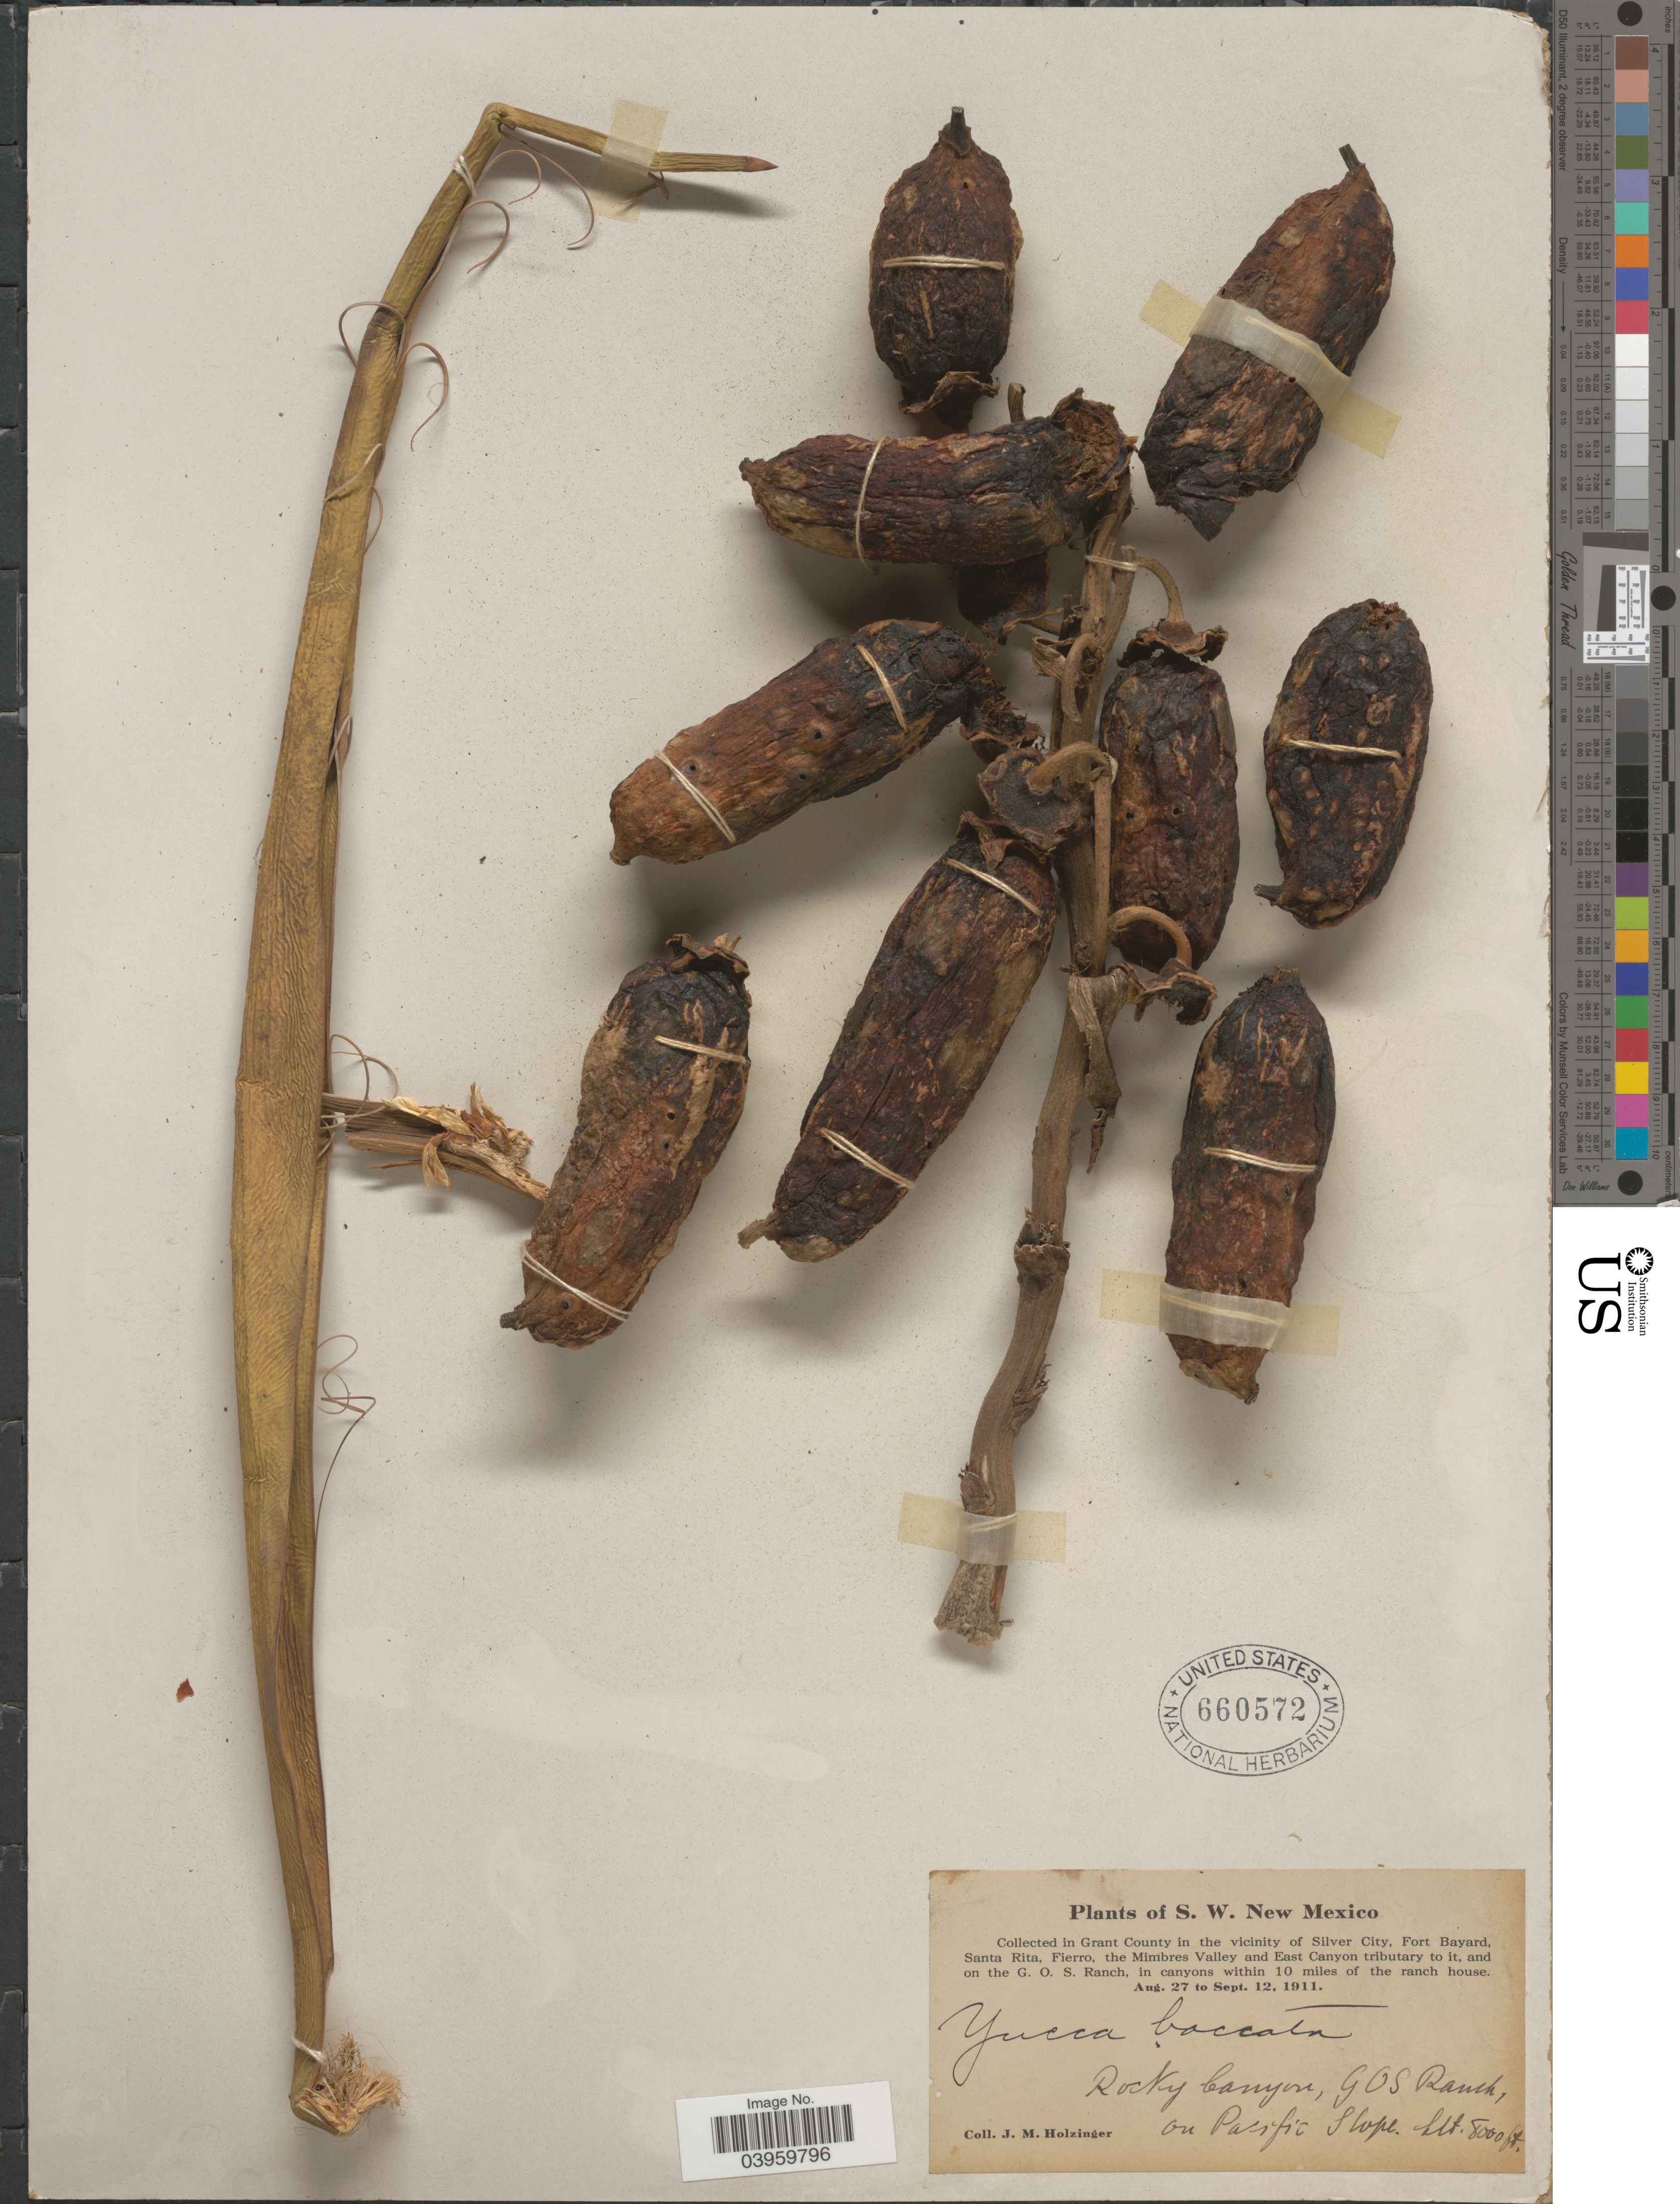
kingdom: Plantae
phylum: Tracheophyta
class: Liliopsida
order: Asparagales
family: Asparagaceae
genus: Yucca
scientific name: Yucca baccata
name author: Torr.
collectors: J. M. Holzinger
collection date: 1911-08-27/1911-09-12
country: United States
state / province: New Mexico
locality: S. W. New Mexico. In grant County in the vicinity of Silver City, Fort Bayard, Santa Rita, Fierro, the Mimbres Valley and East Canyon tributary to it, and on the G. O. S. Ranch, in canyons within 10 miles of the ranch house. Rocky Canyon, G O S Ranch, on Pacific Slope.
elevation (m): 2438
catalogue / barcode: US 660572